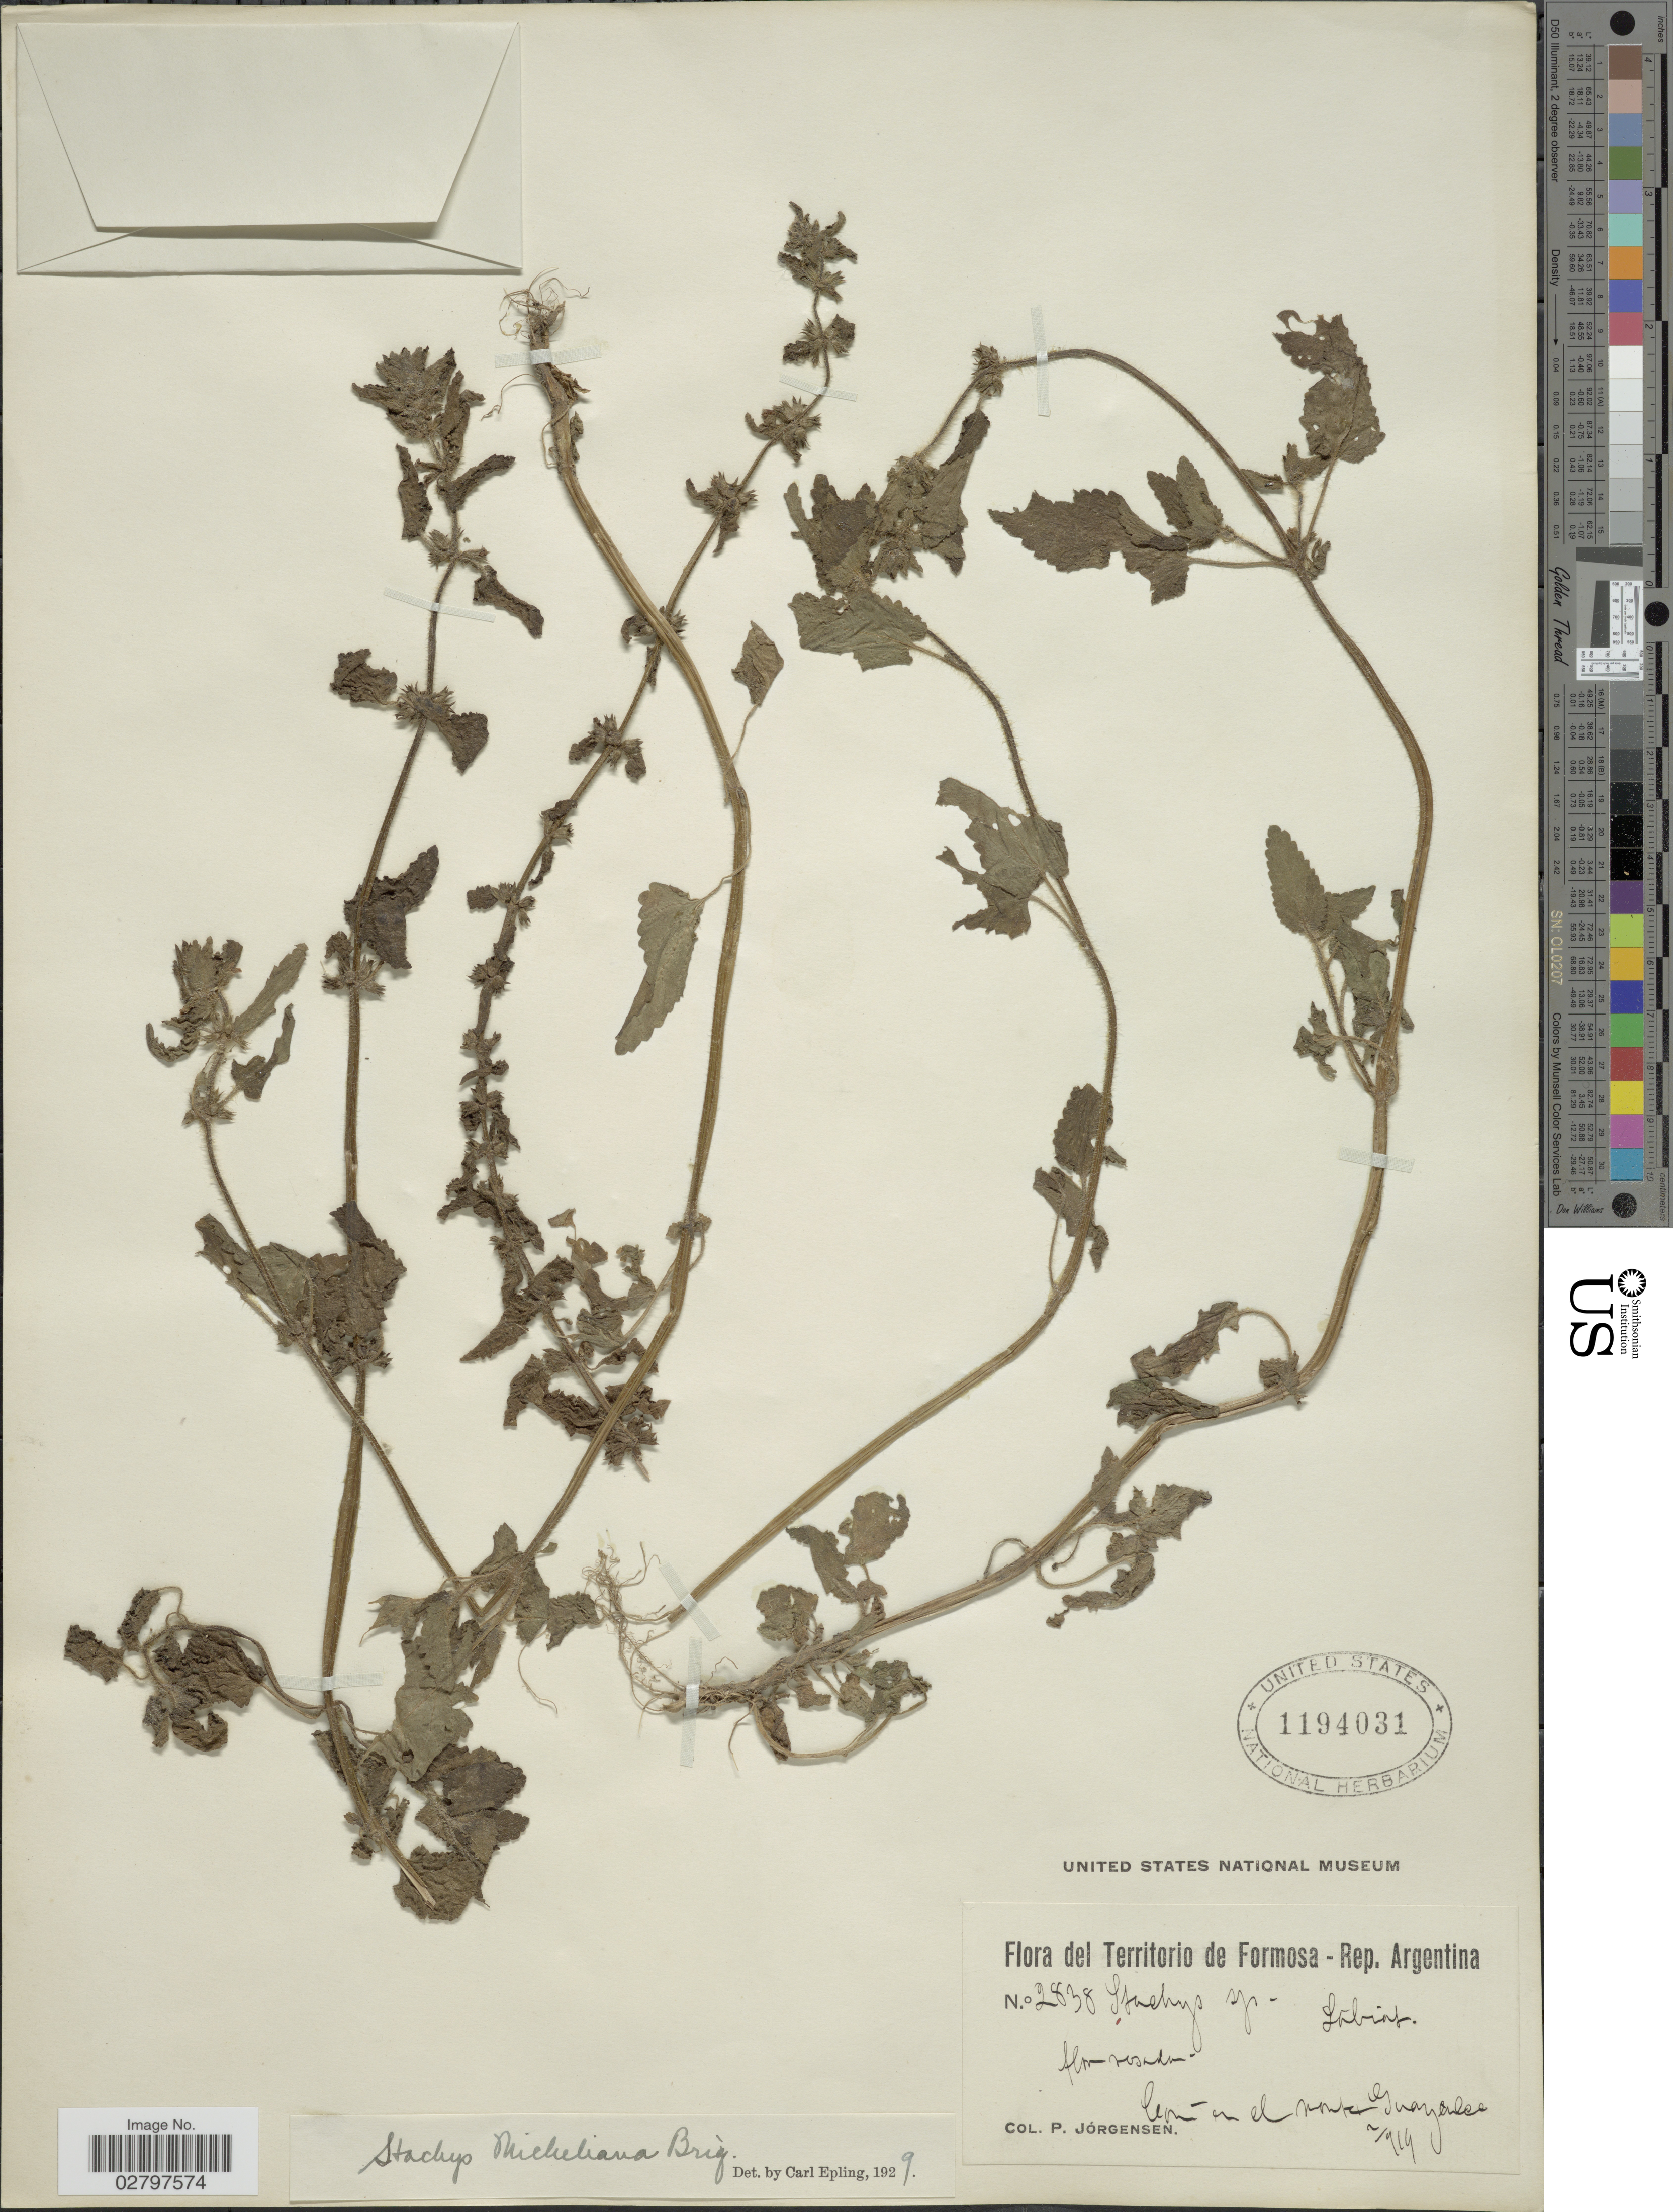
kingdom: Plantae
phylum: Tracheophyta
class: Magnoliopsida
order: Lamiales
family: Lamiaceae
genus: Stachys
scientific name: Stachys micheliana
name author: Briq. ex Micheli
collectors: P. Jörgensen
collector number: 2838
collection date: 1919-02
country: Argentina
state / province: Formosa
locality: Territorio de Formosa, Comun [interpreted] en el Monte Guaycolec.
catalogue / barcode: US 1194031